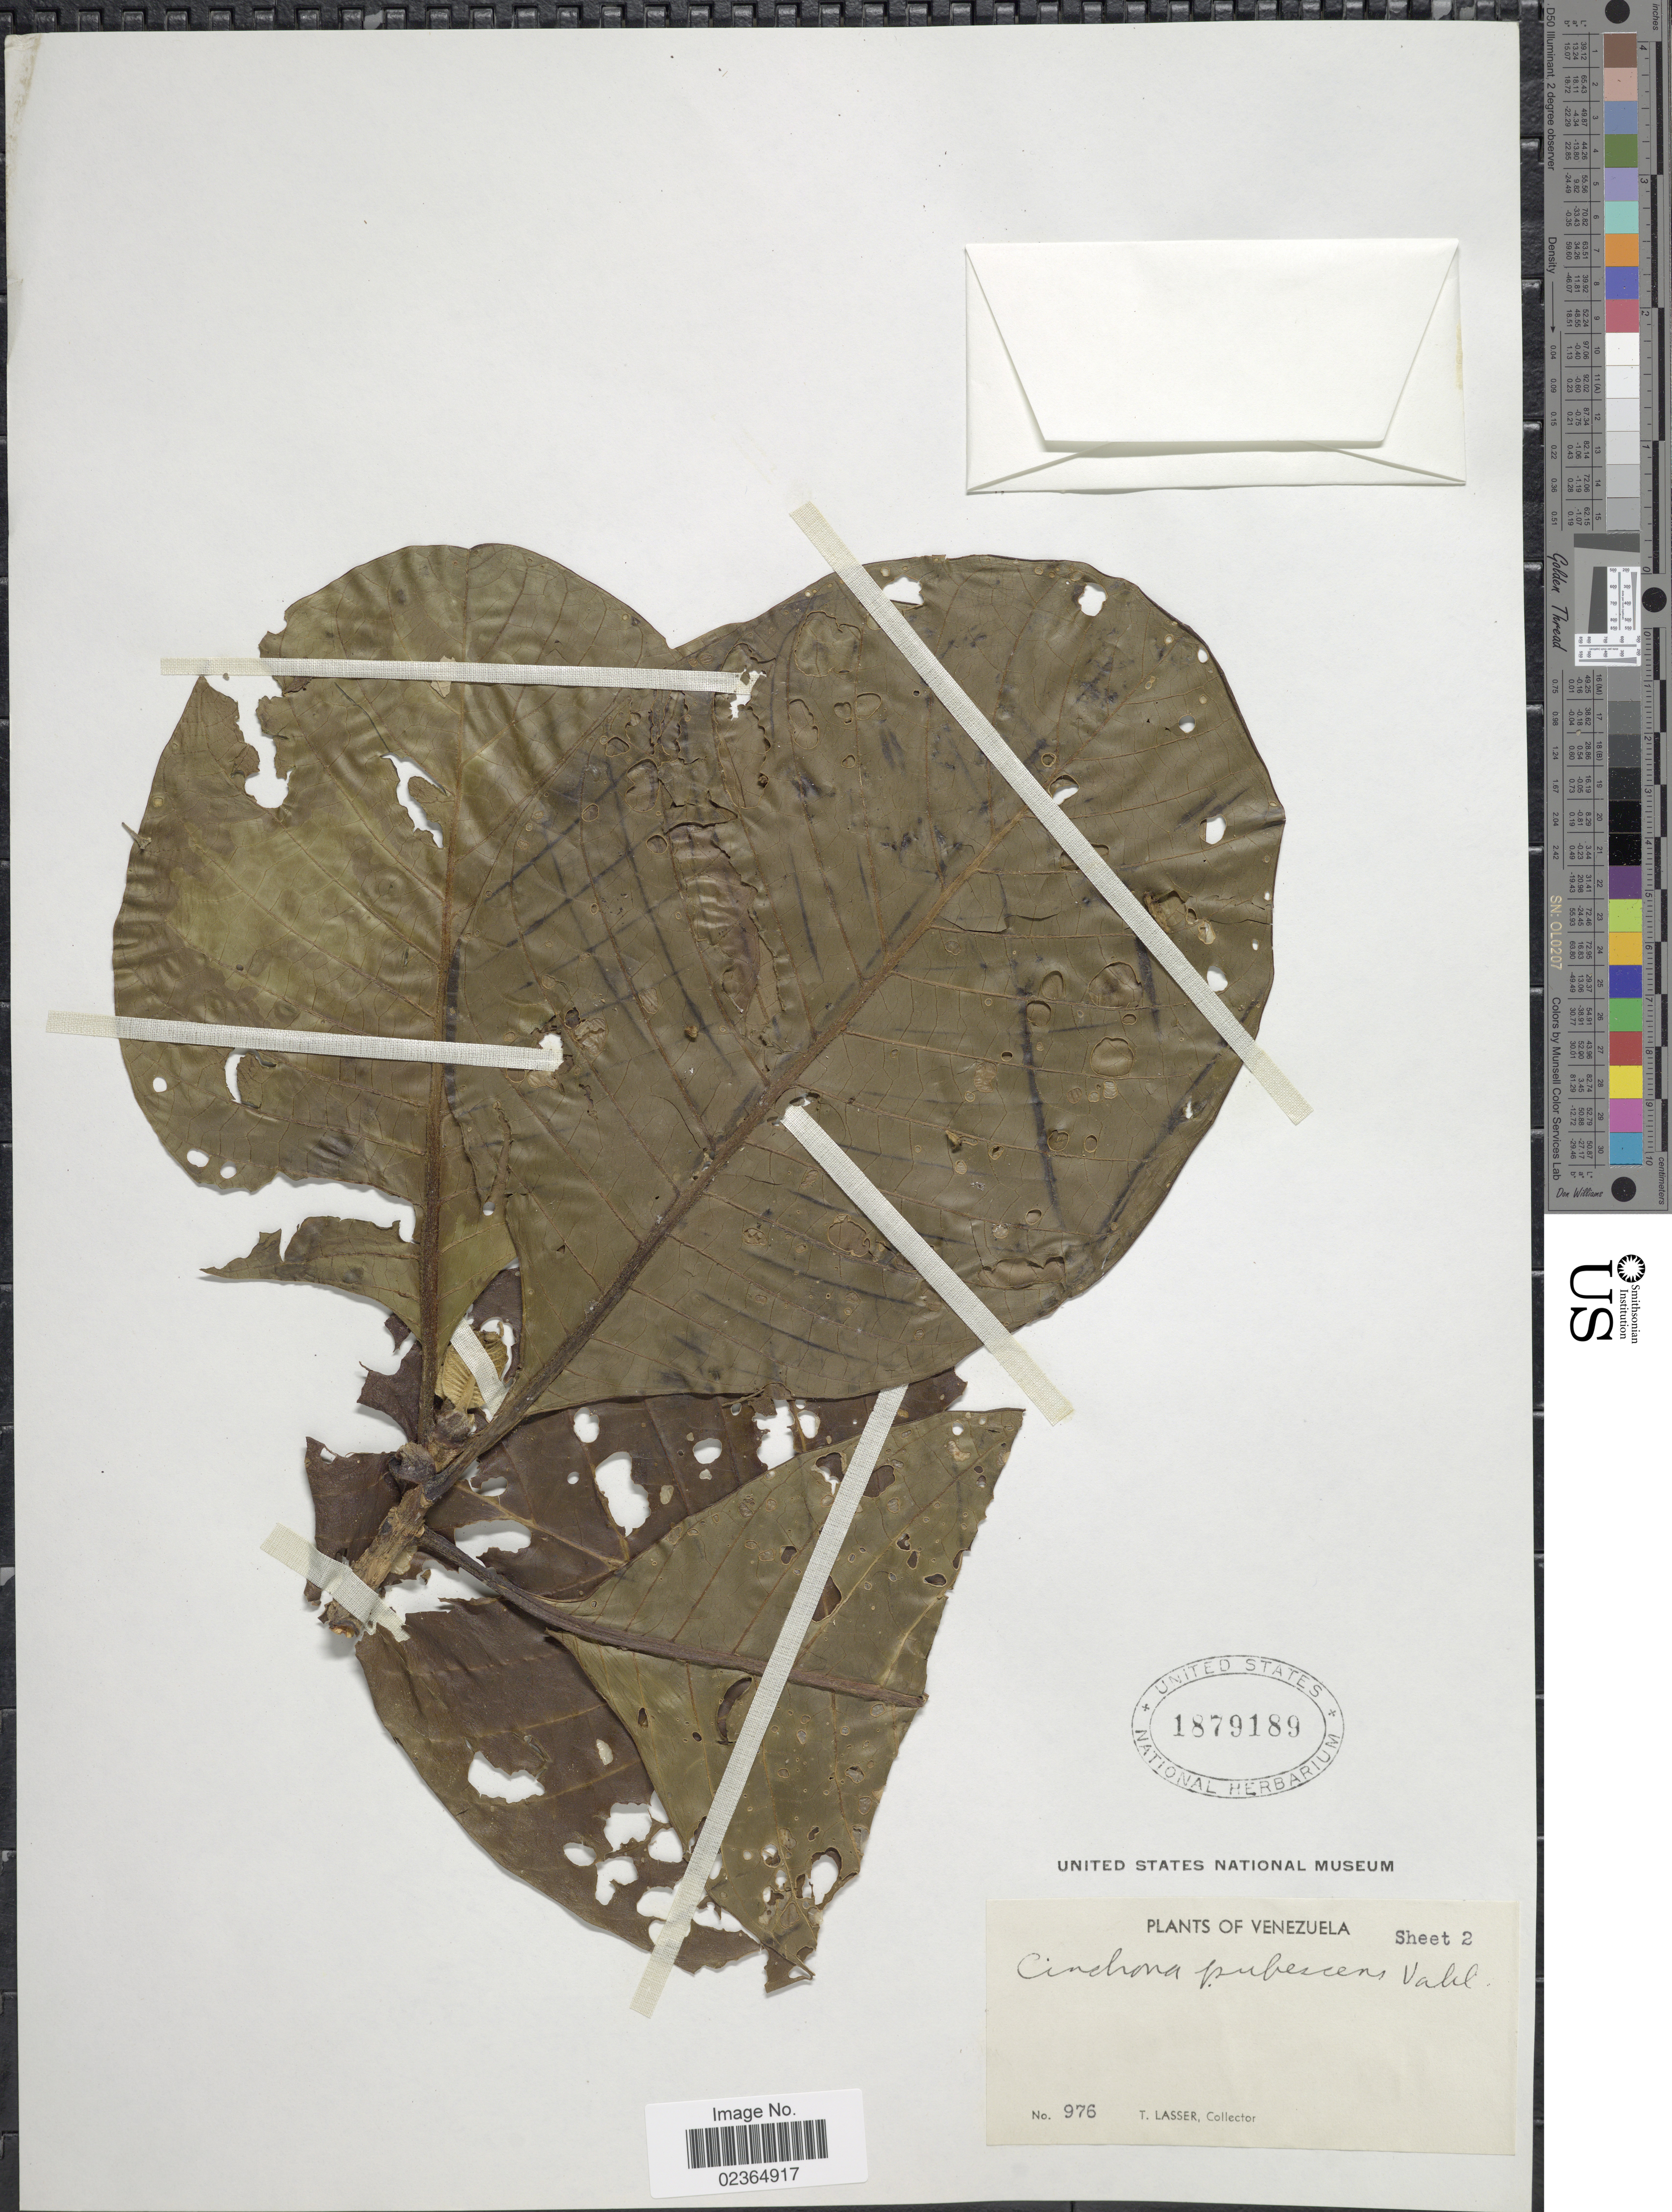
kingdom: Plantae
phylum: Tracheophyta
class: Magnoliopsida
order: Gentianales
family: Rubiaceae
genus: Cinchona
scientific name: Cinchona pubescens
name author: Vahl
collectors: T. Lasser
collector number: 976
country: Venezuela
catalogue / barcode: US 1879189